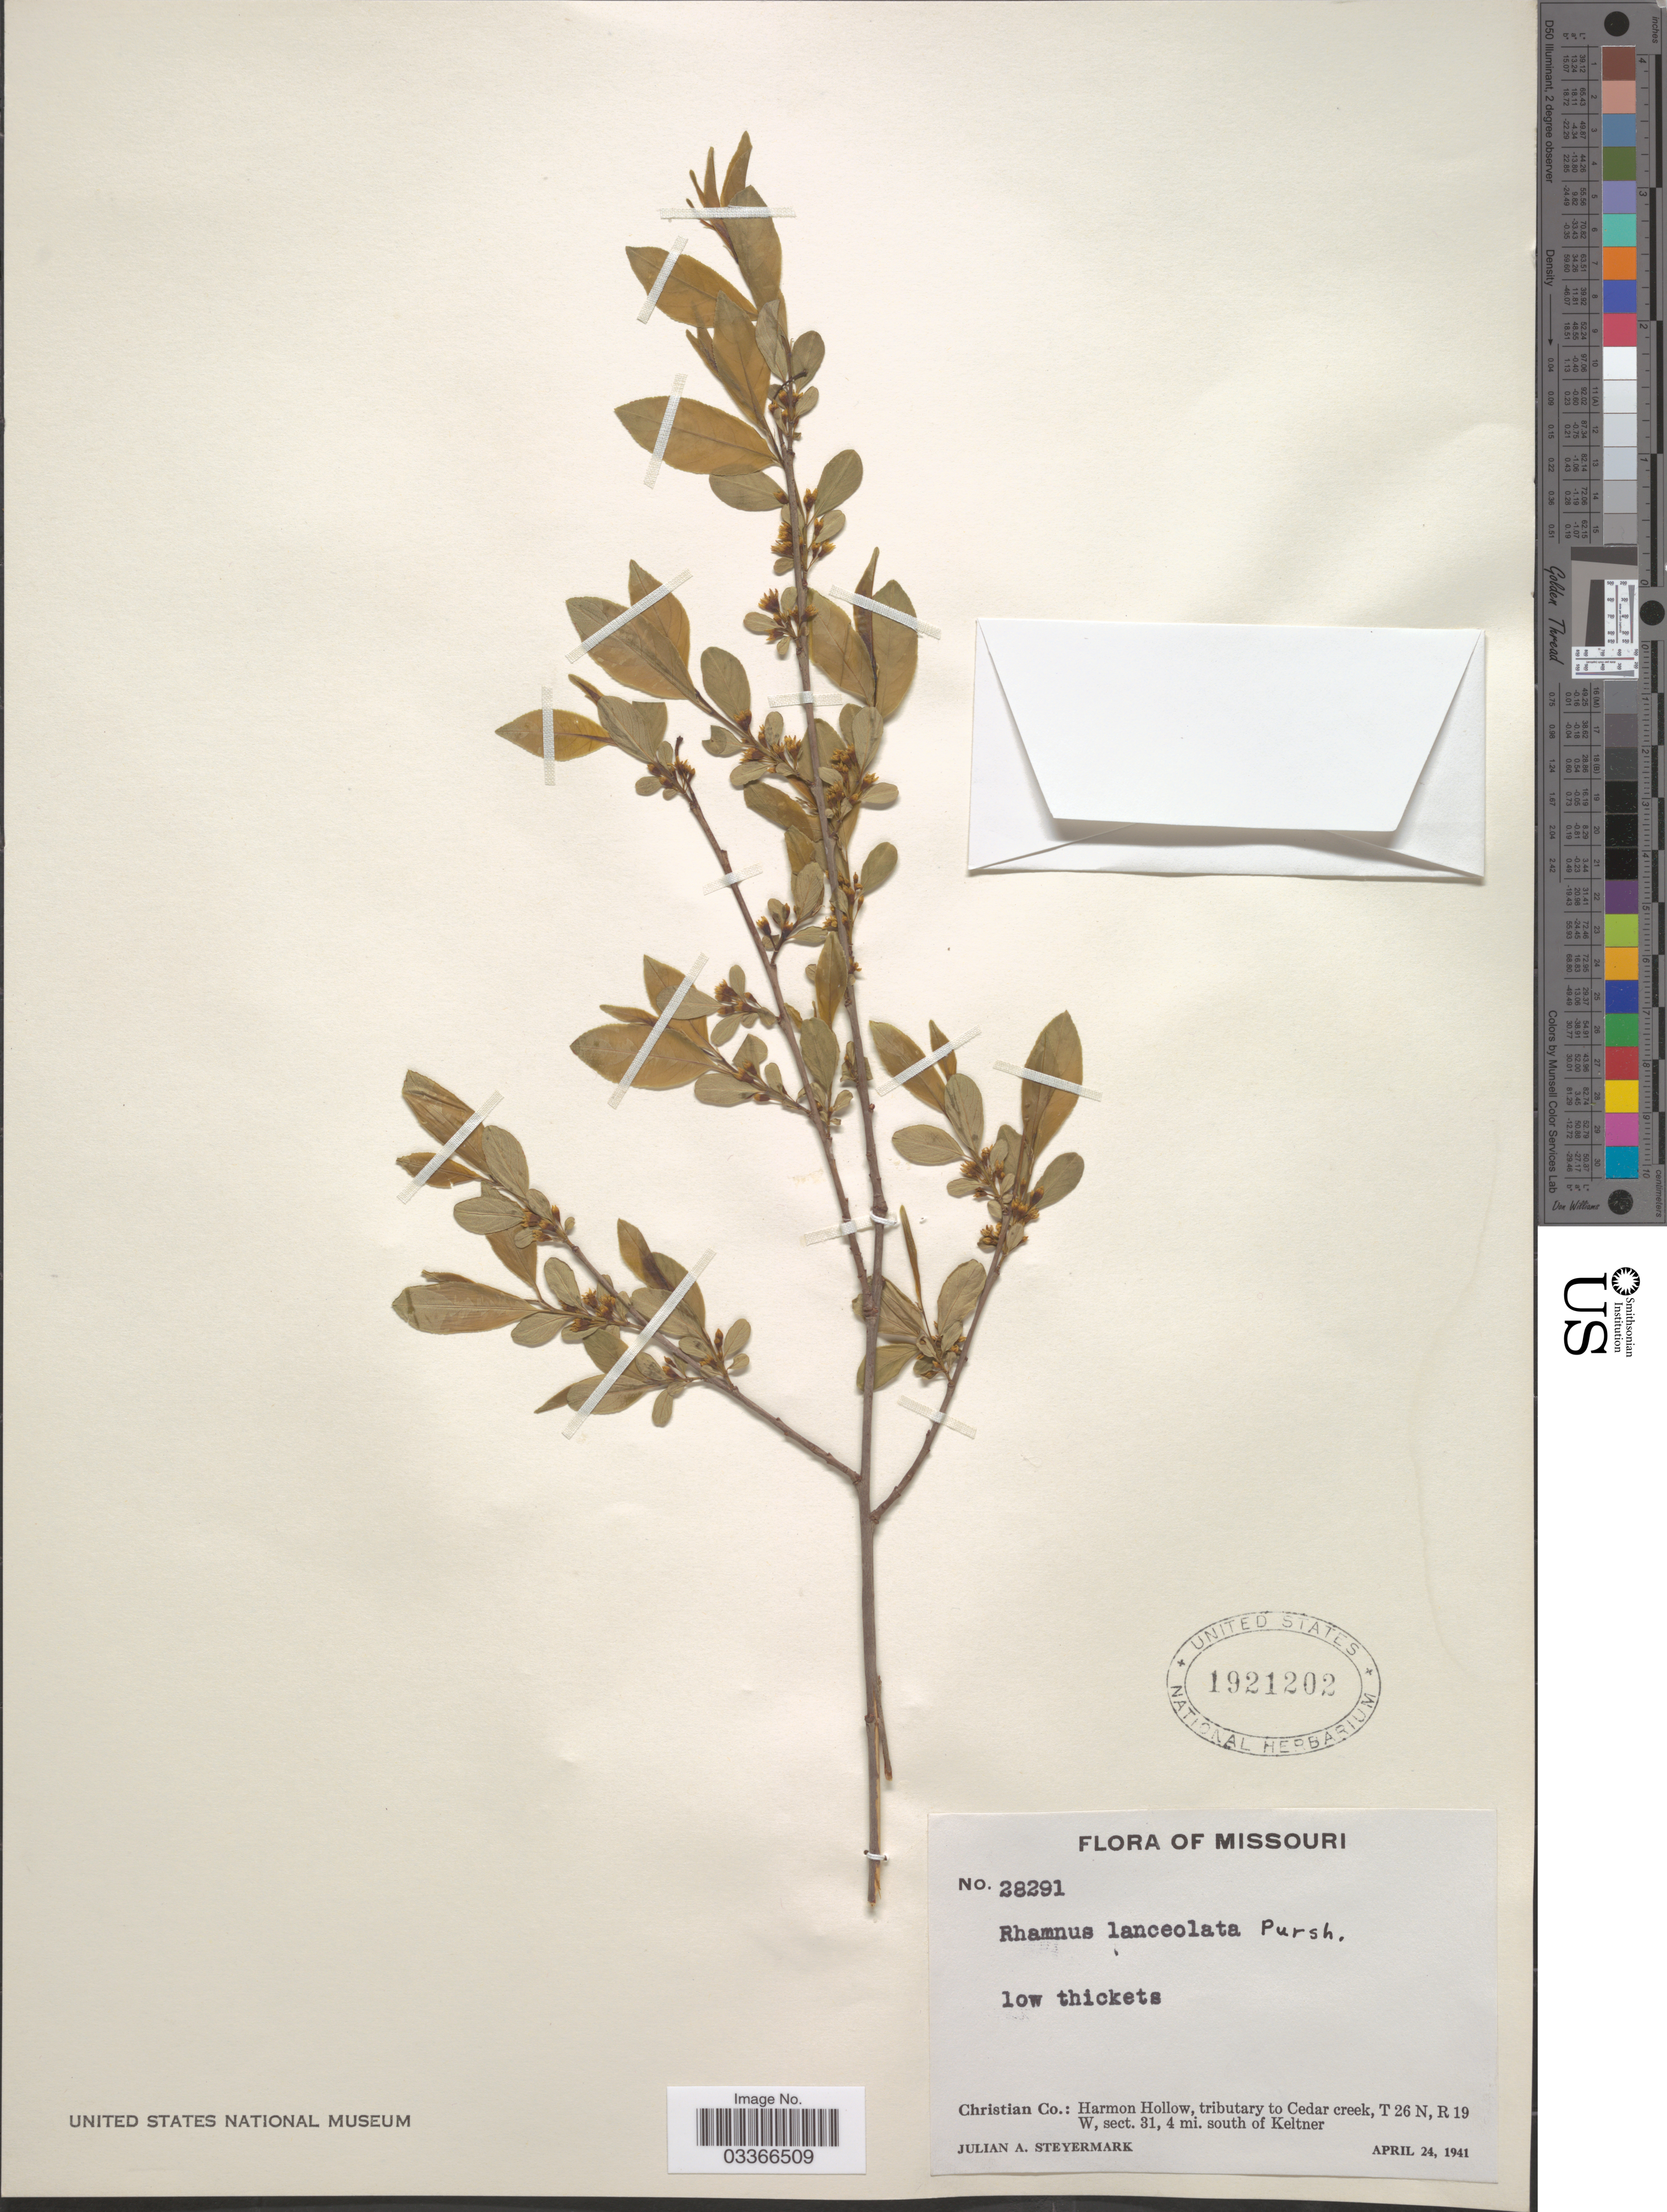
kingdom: Plantae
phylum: Tracheophyta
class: Magnoliopsida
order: Rosales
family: Rhamnaceae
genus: Rhamnus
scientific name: Rhamnus lanceolata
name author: Pursh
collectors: J. Steyermark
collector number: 28291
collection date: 1941-04-24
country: United States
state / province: Missouri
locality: Christian Co.: Harmon Hollow, tributary to Cedar creek, T 26 N, R 19 W, sect. 31, 4 mi. south of Keltner.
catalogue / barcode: US 1921202